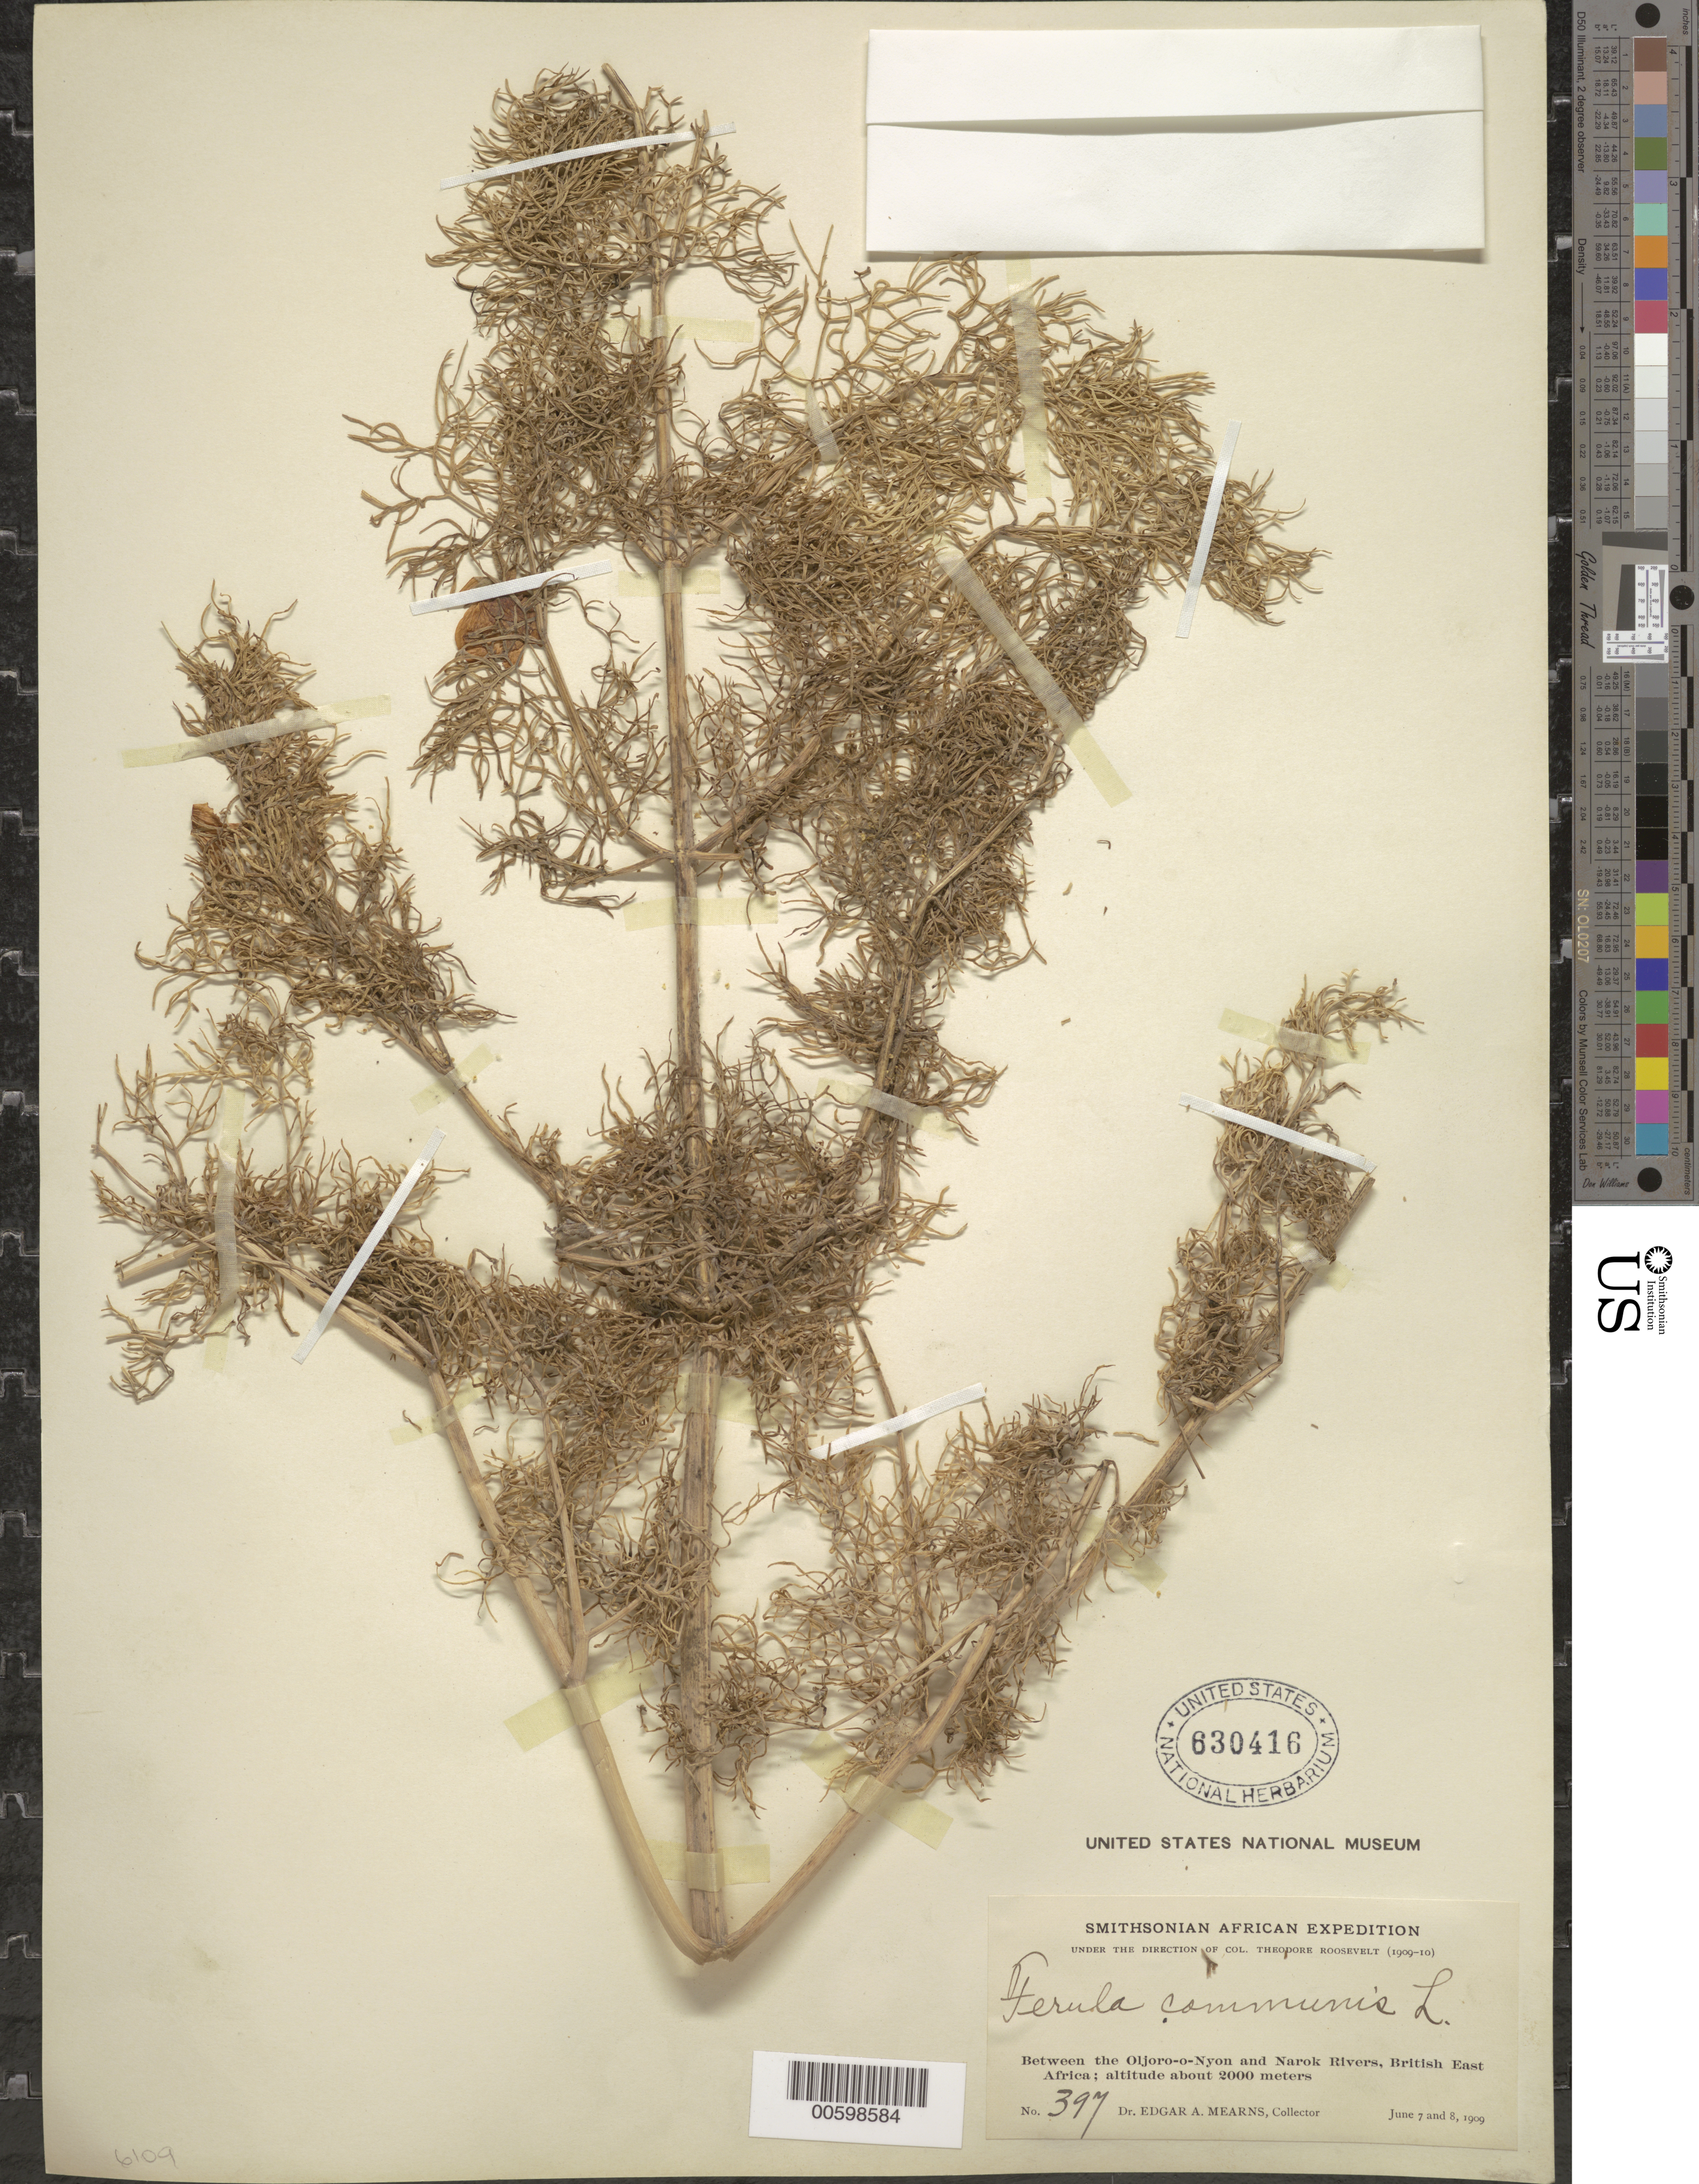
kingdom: Plantae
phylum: Tracheophyta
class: Magnoliopsida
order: Apiales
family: Apiaceae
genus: Ferula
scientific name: Ferula communis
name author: L.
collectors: E. A. Mearns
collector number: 397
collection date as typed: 07 Jun 1909 to 08 Jun 1909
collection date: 1909-06-07/1909-06-08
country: Kenya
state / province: Nakuru / Narok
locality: Between the Oljoro-o-Nyon and Narok rivers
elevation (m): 2000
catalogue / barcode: US 630416